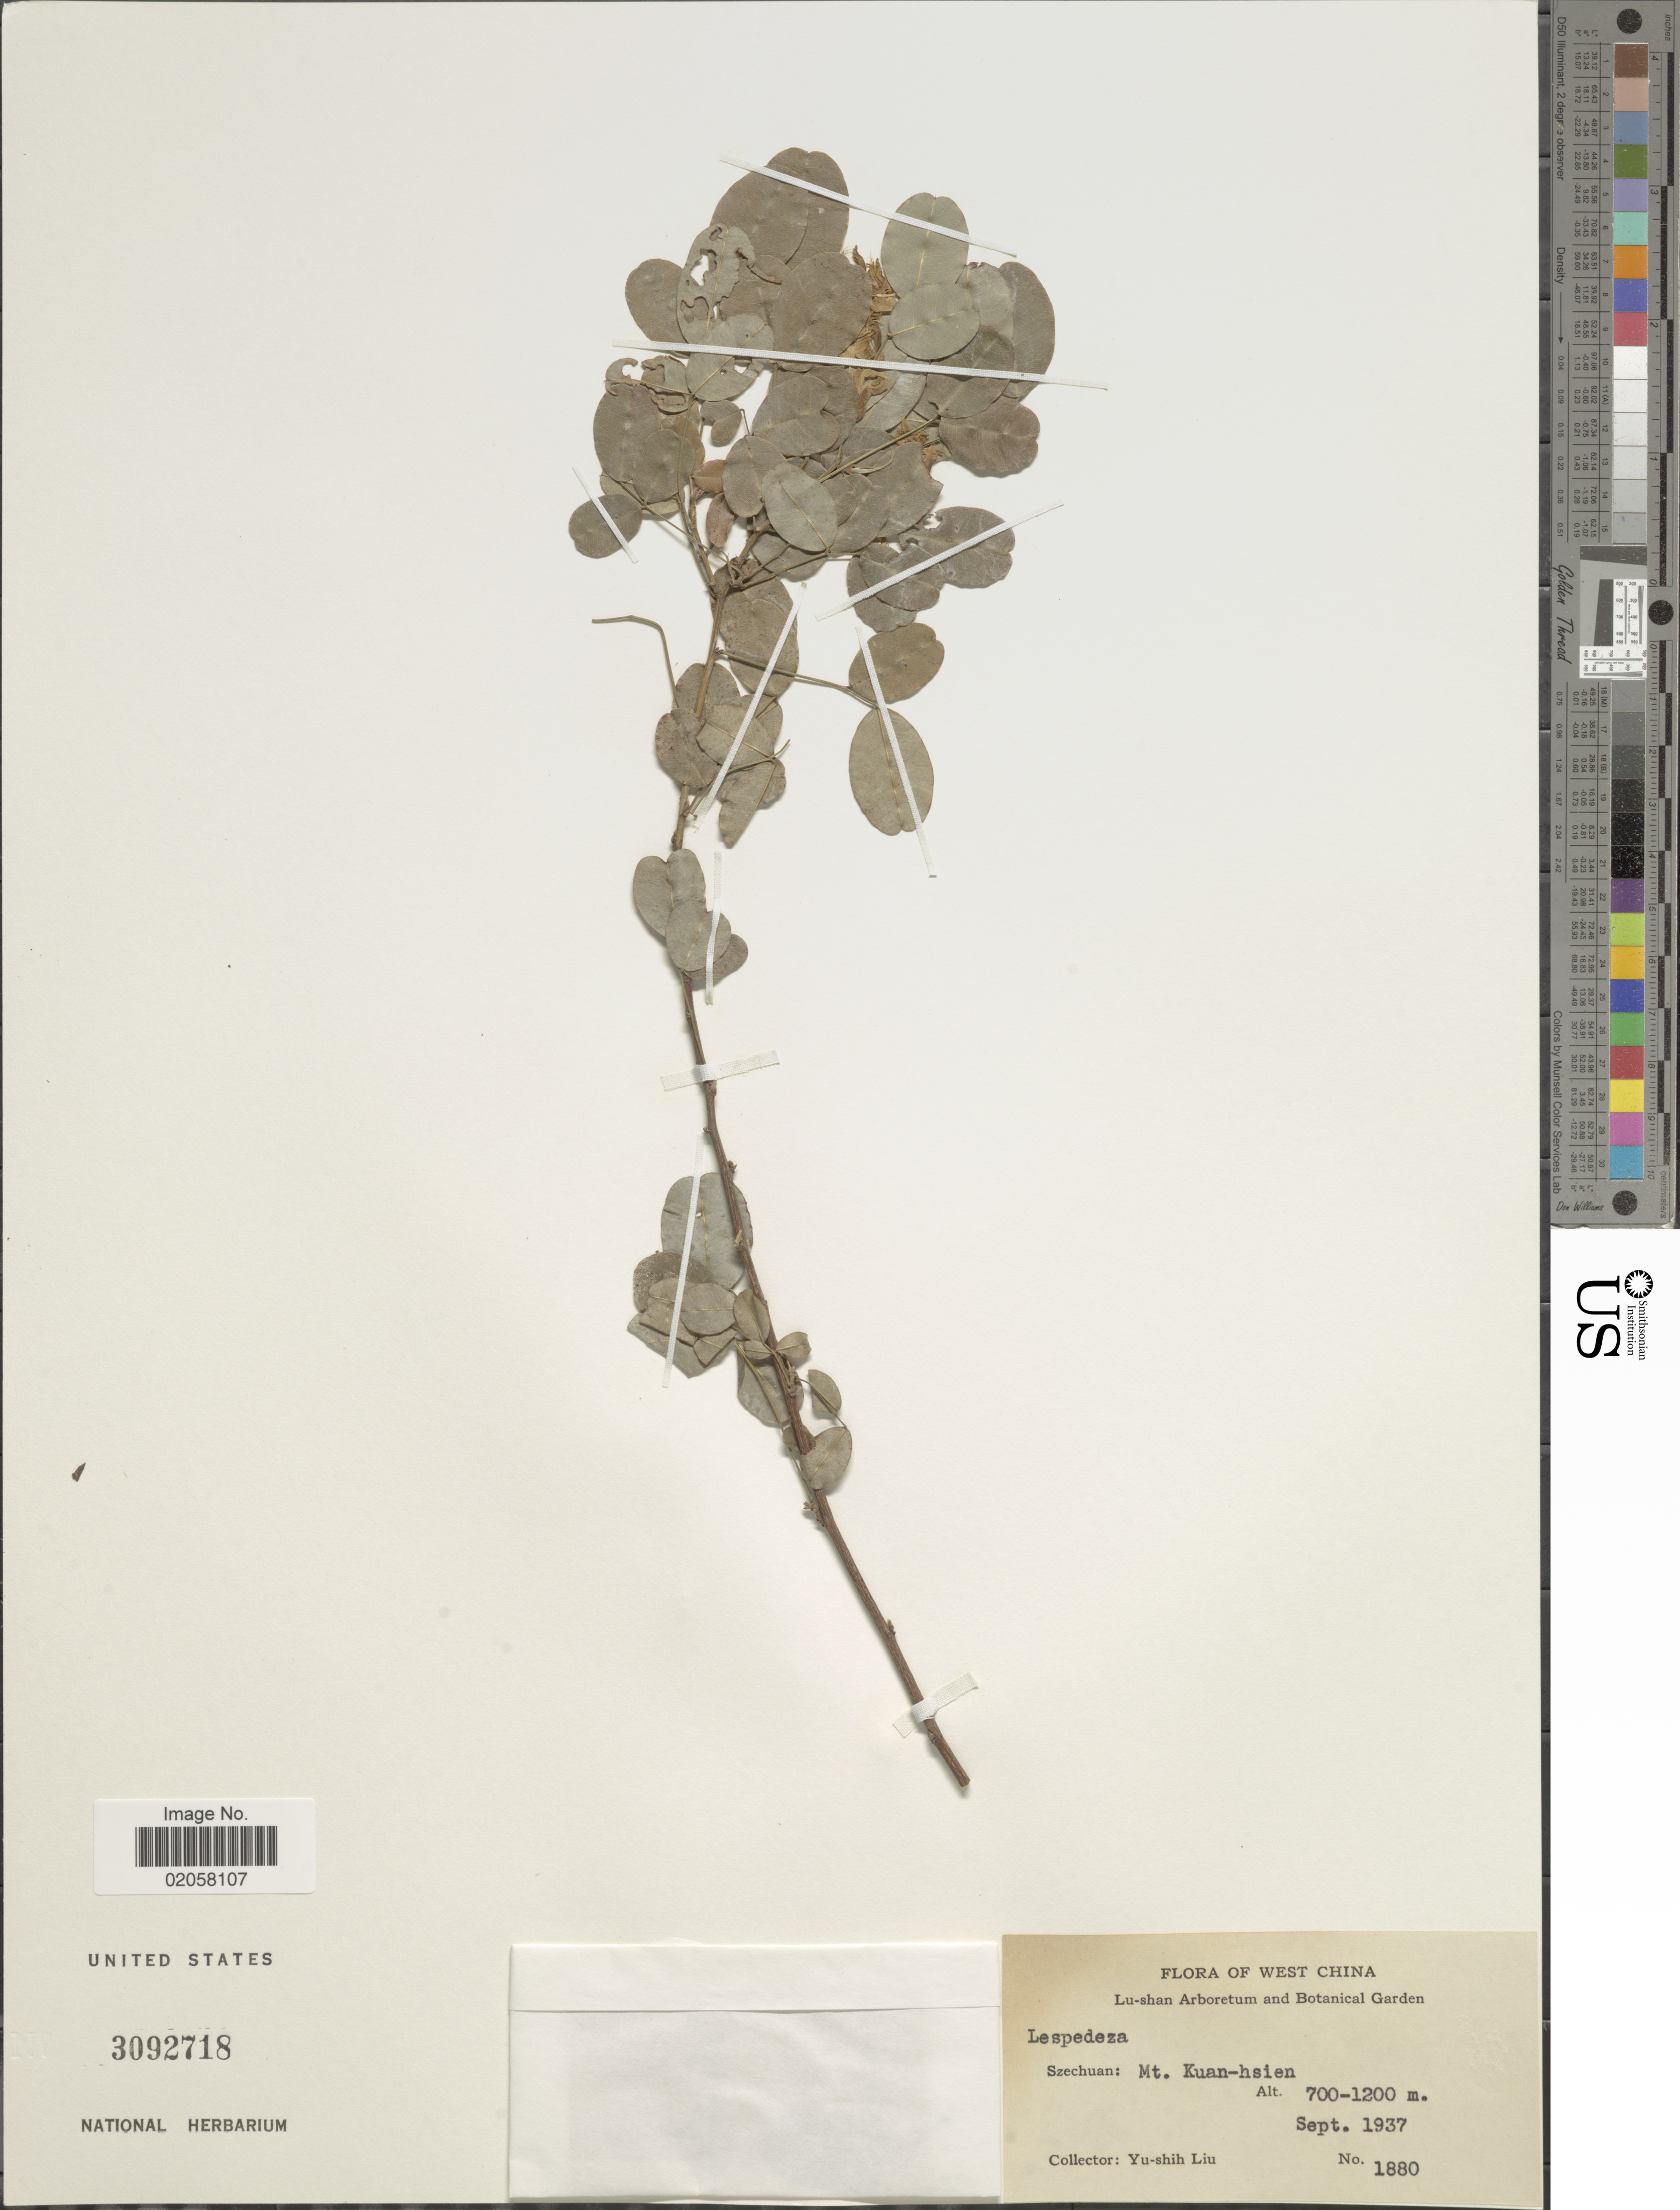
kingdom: Plantae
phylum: Tracheophyta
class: Magnoliopsida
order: Fabales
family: Fabaceae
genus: Lespedeza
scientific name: Lespedeza sp.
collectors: Y.-S. Liu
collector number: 1880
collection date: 1937-09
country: China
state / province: Sichuan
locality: West China, Szechuan: Mt. Kuan-hsien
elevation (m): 700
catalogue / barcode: US 3092718